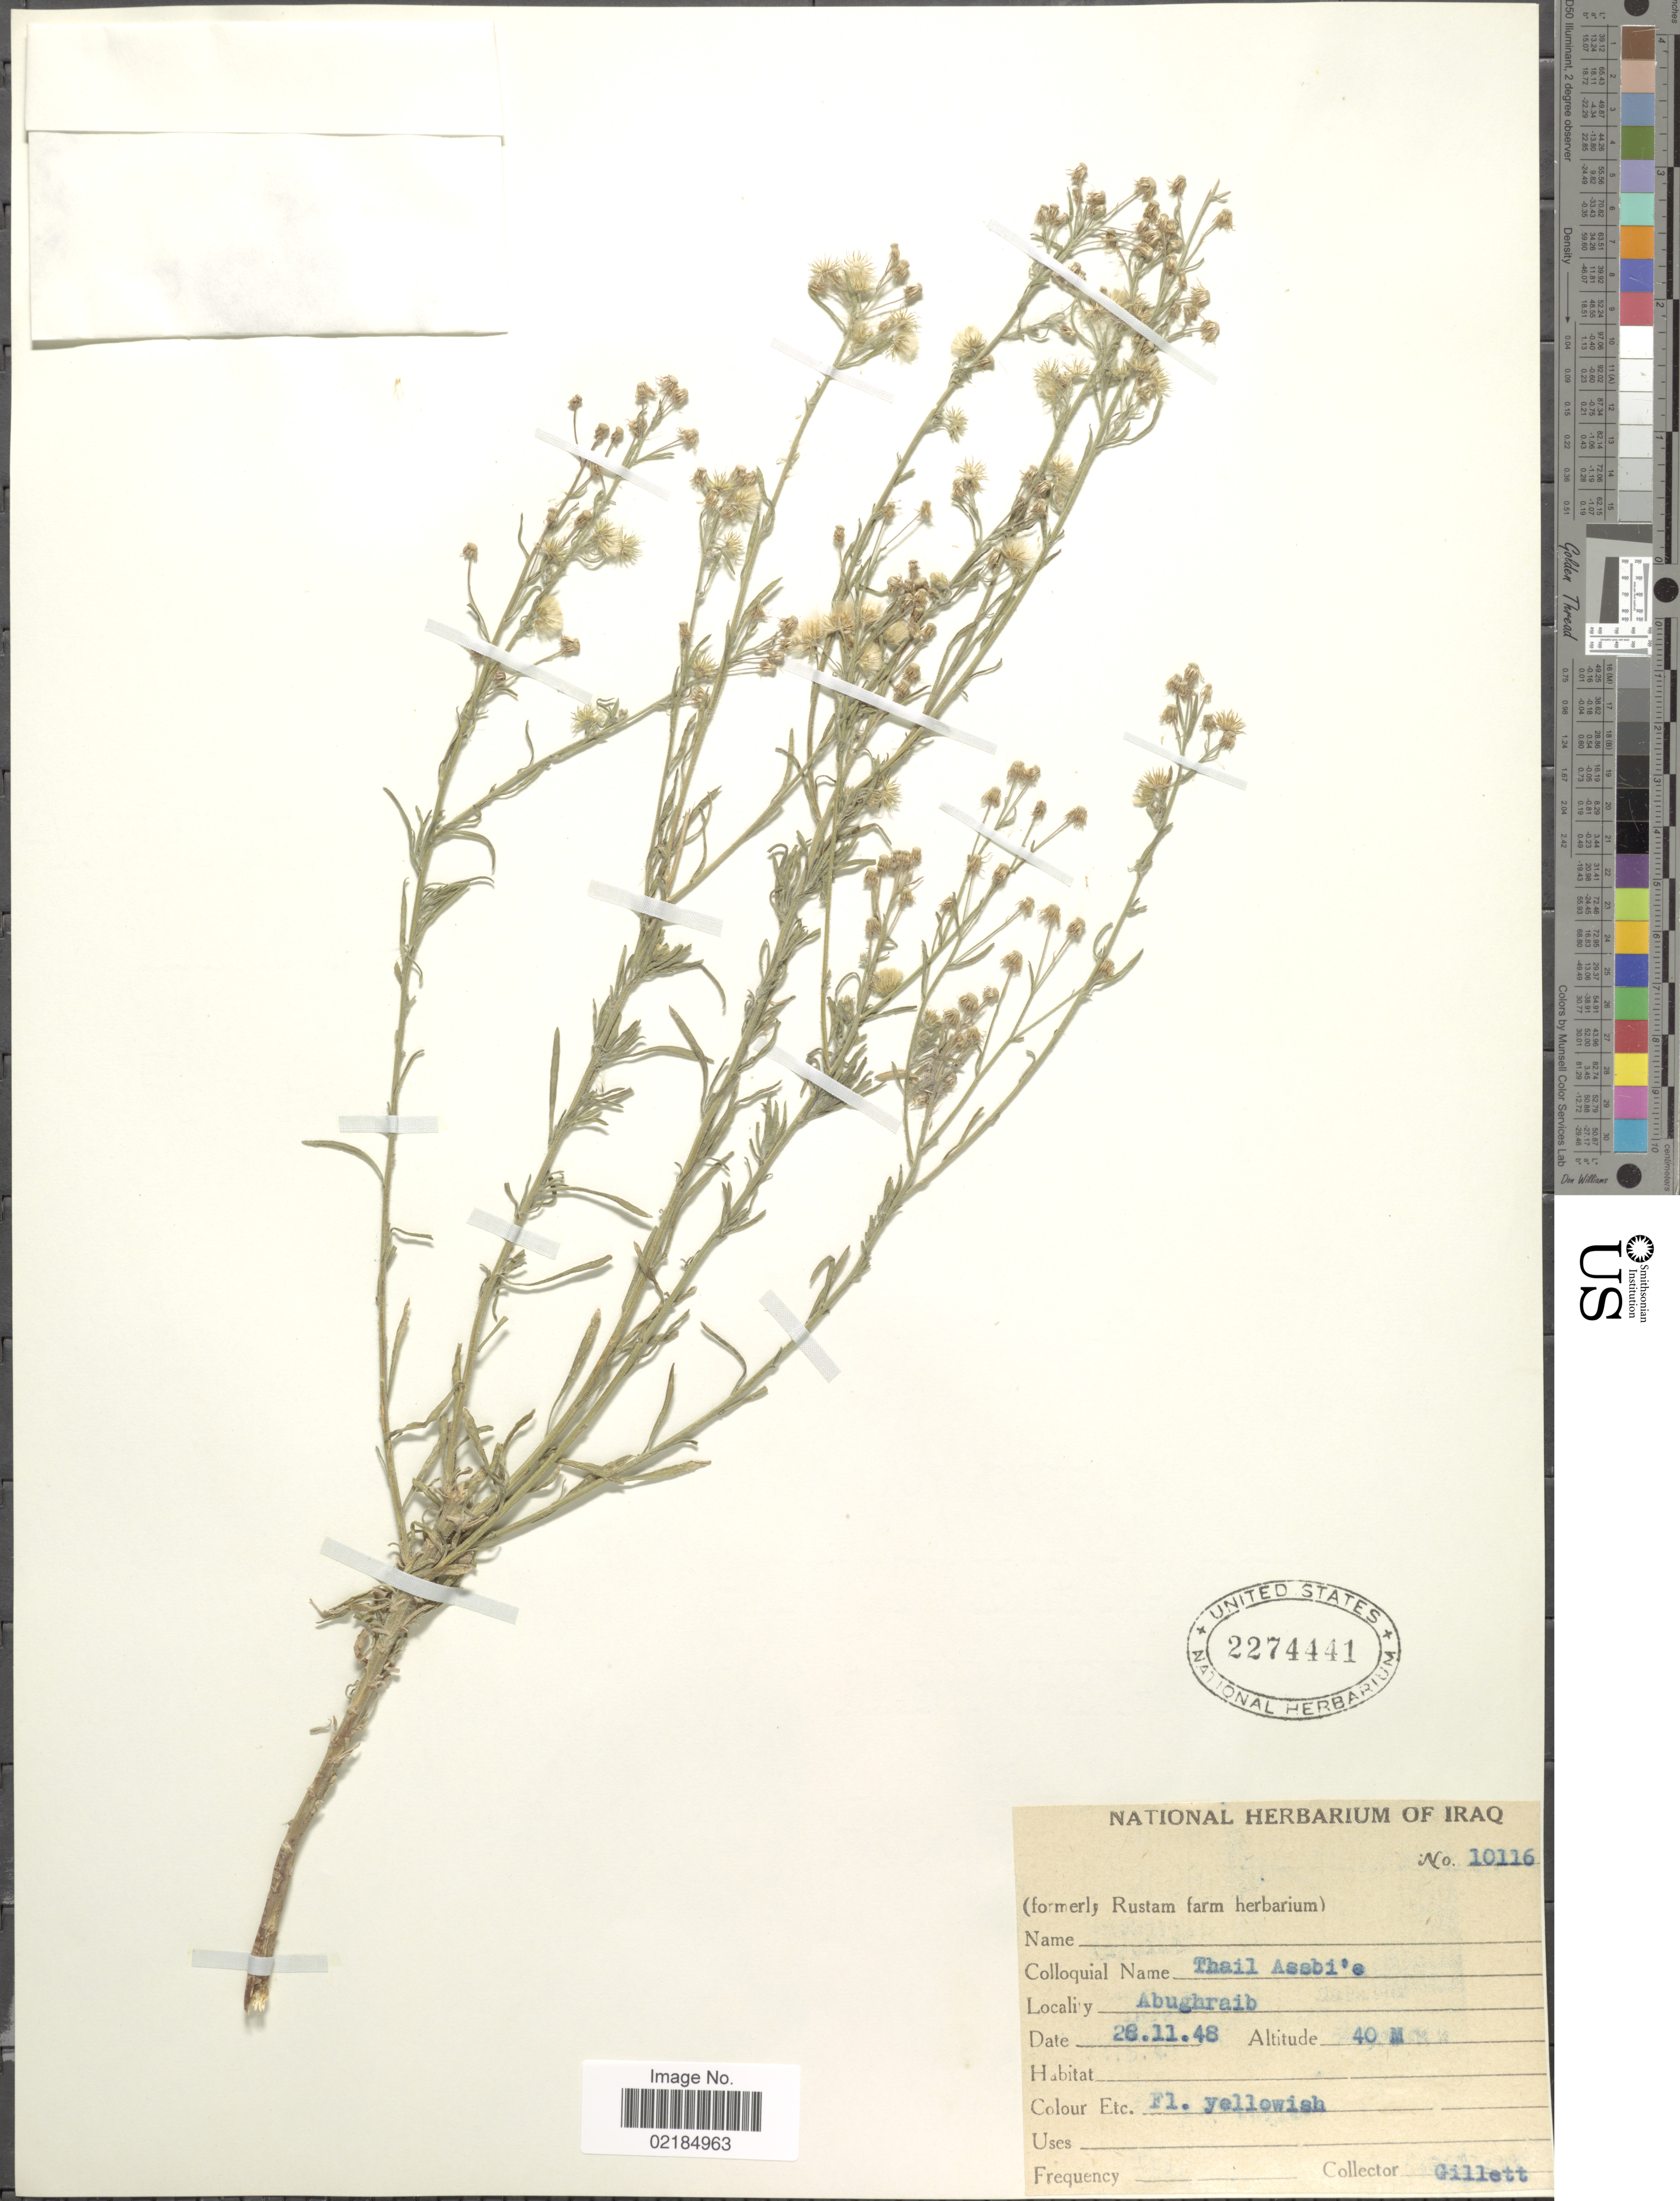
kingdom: Plantae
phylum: Tracheophyta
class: Magnoliopsida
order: Asterales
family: Asteraceae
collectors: Gillett, --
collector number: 10116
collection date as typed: Transcribed d/m/y: 28/11/48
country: Afghanistan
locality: Abughraib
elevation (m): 40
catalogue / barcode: US 2274441